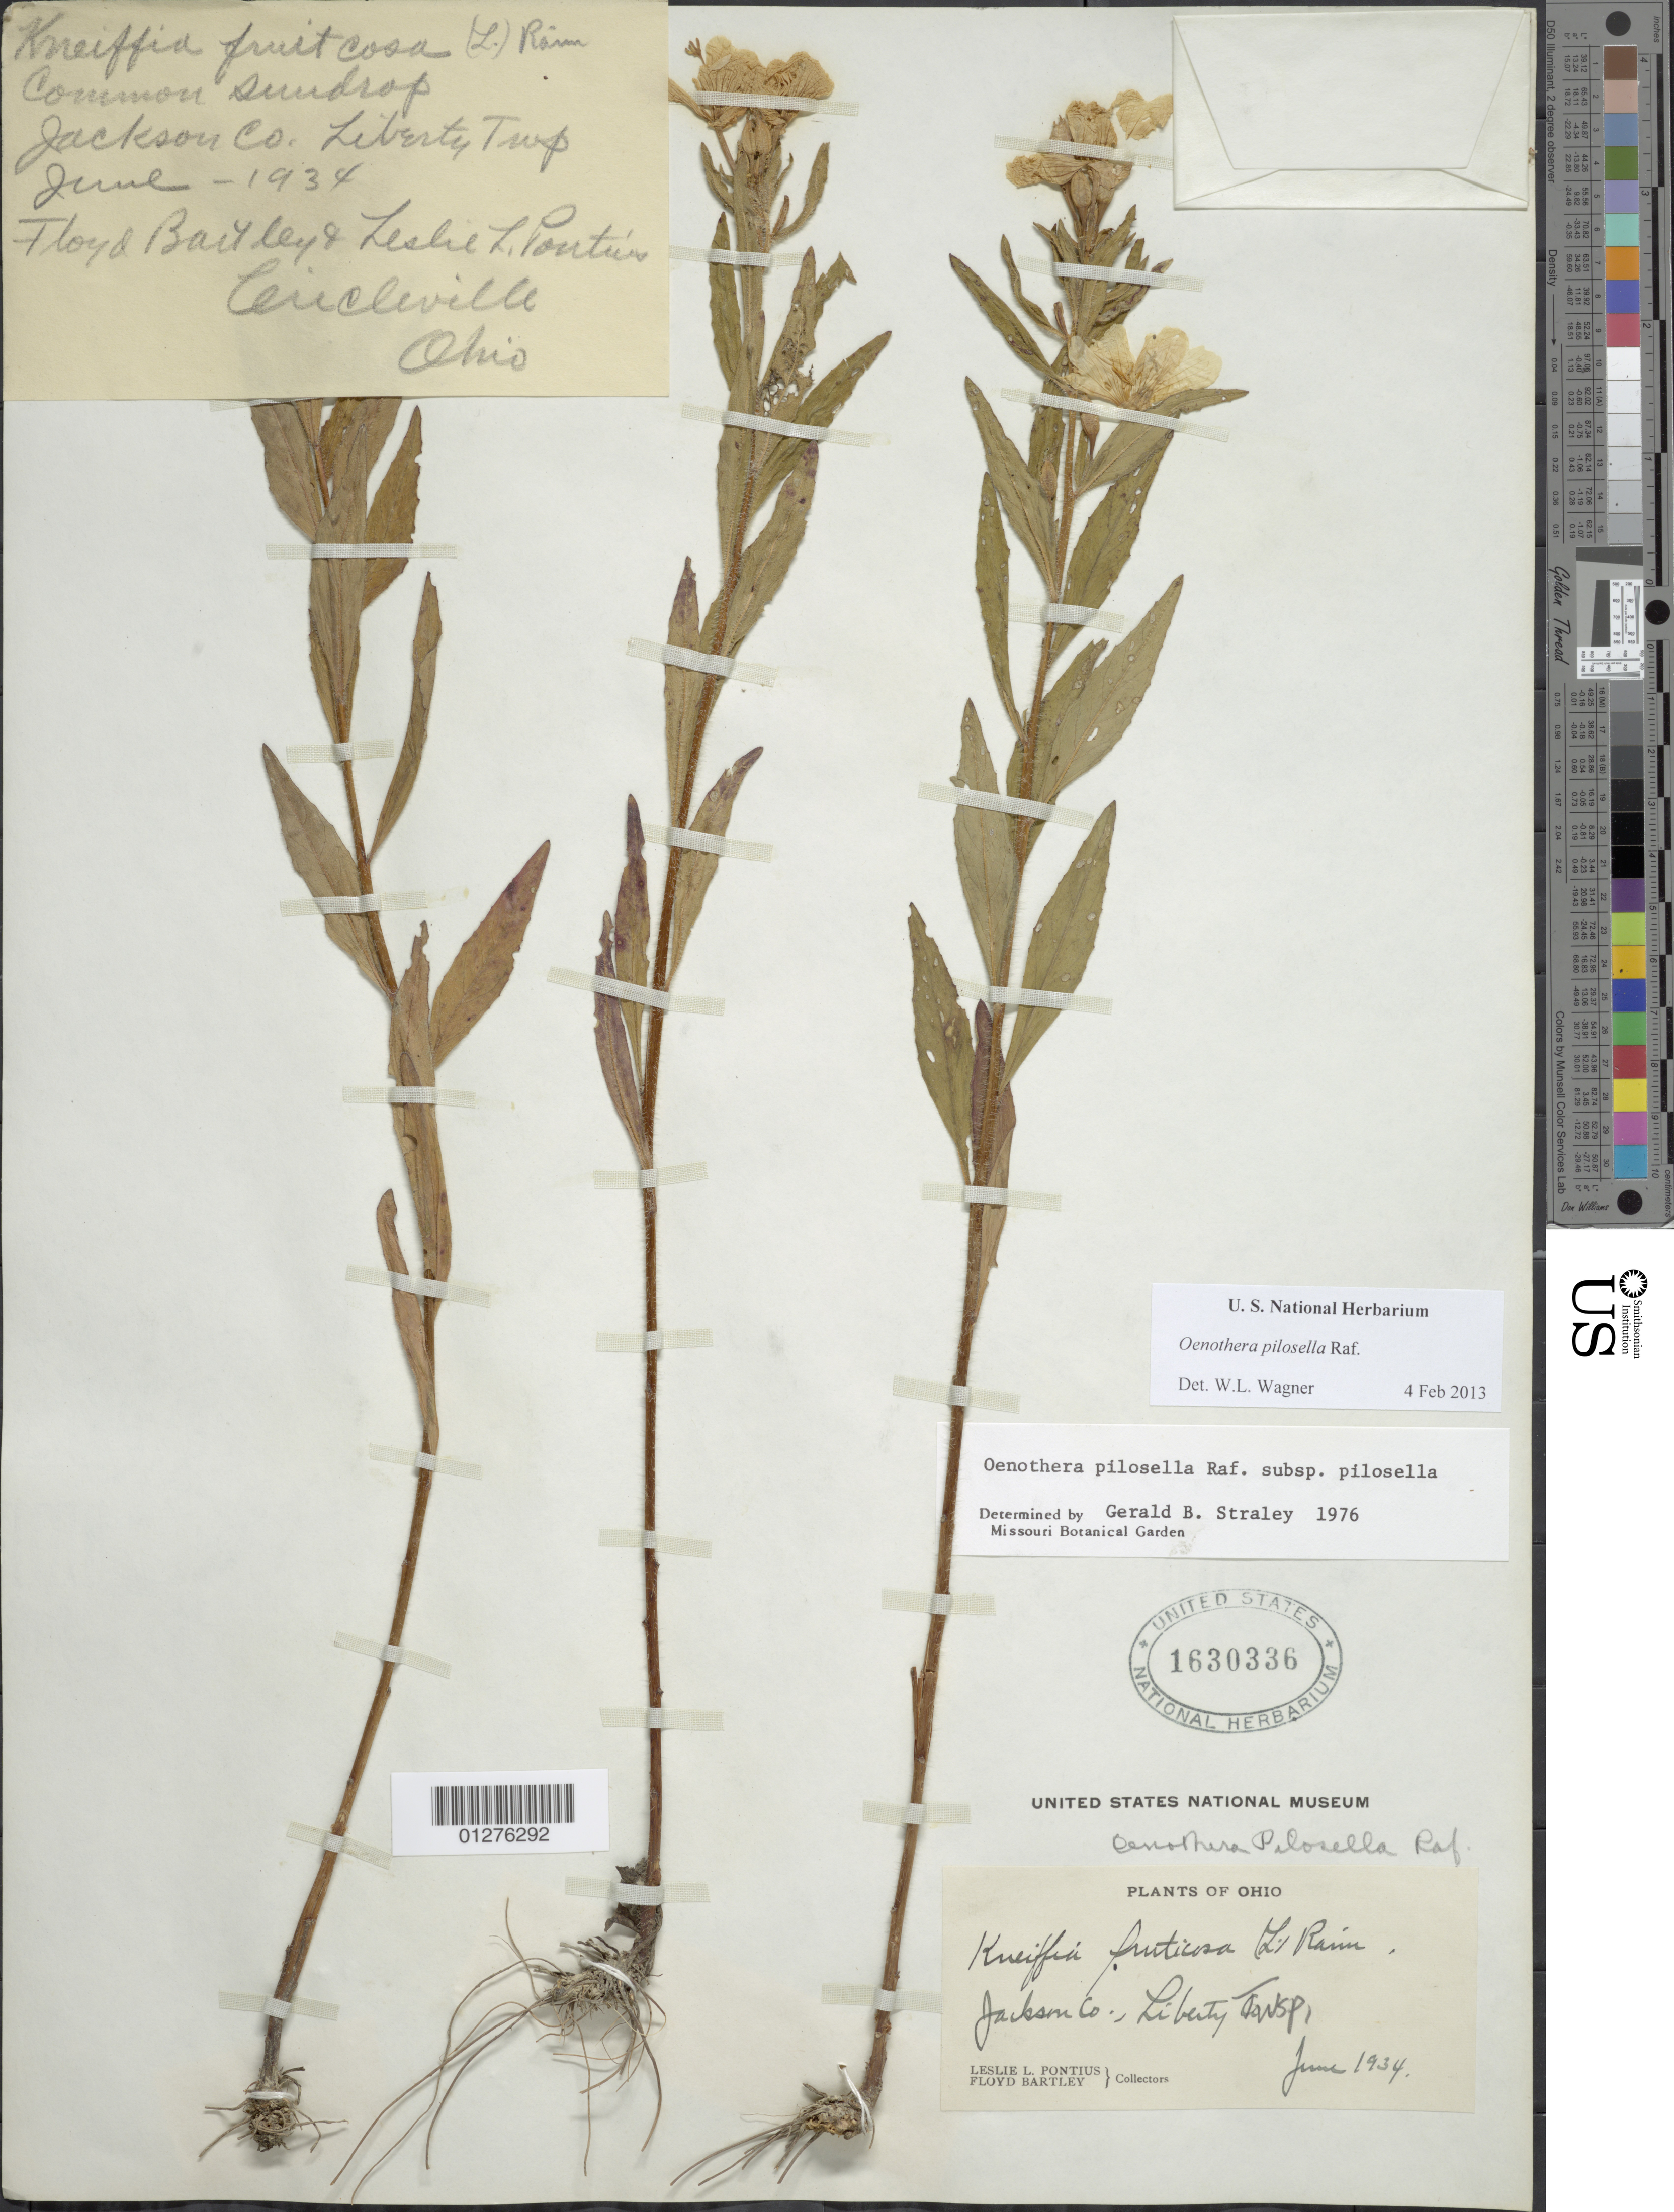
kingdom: Plantae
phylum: Tracheophyta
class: Magnoliopsida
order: Myrtales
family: Onagraceae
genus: Oenothera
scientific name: Oenothera pilosella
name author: Raf.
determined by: Wagner, W. L., (BOT), Smithsonian Institution - National Museum of Natural History (UNITED STATES)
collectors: L. Pontius & F. Bartley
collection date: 1934-06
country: United States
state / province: Ohio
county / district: Jackson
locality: Liberty twp.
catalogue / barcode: US 1630336